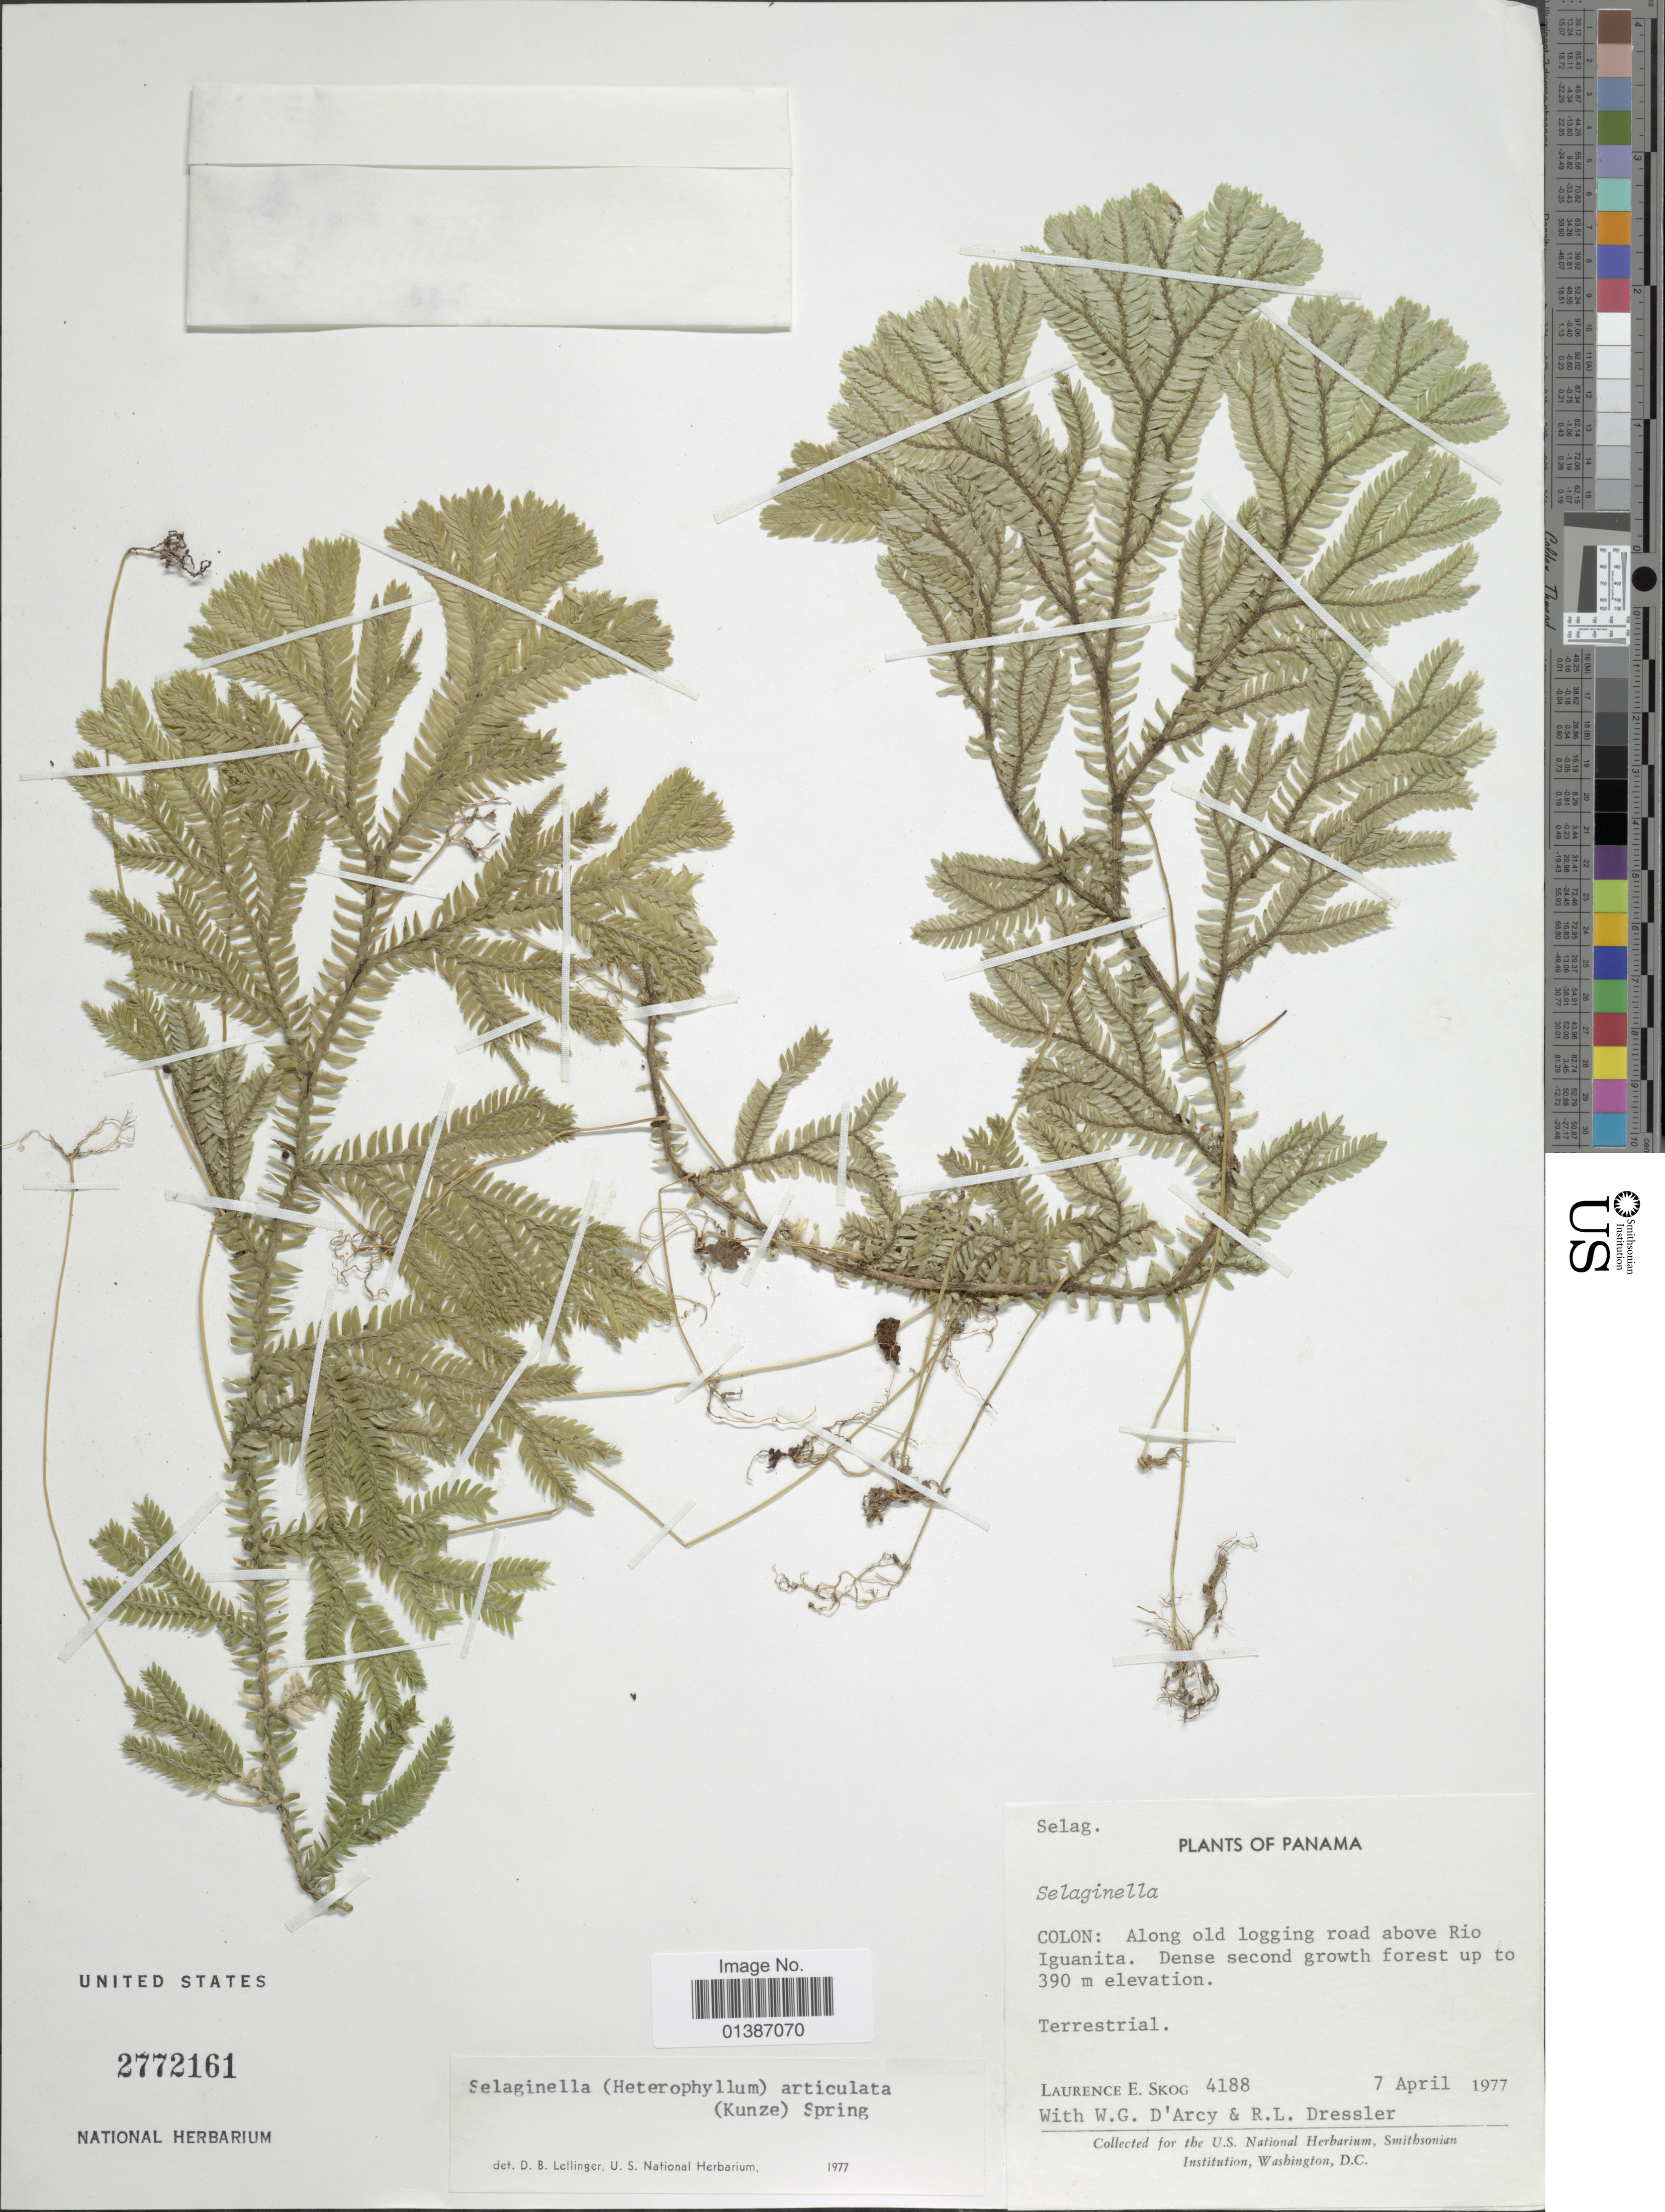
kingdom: Plantae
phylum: Tracheophyta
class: Lycopodiopsida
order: Selaginellales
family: Selaginellaceae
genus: Selaginella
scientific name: Selaginella articulata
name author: (Kunze) Spring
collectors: L. E. Skog, W. G. D'Arcy & R. Dressler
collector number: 4188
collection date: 1977-04-07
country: Panama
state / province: Colón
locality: Colon: Along old logging road above Rio Iguanita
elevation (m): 390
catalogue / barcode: US 2772161